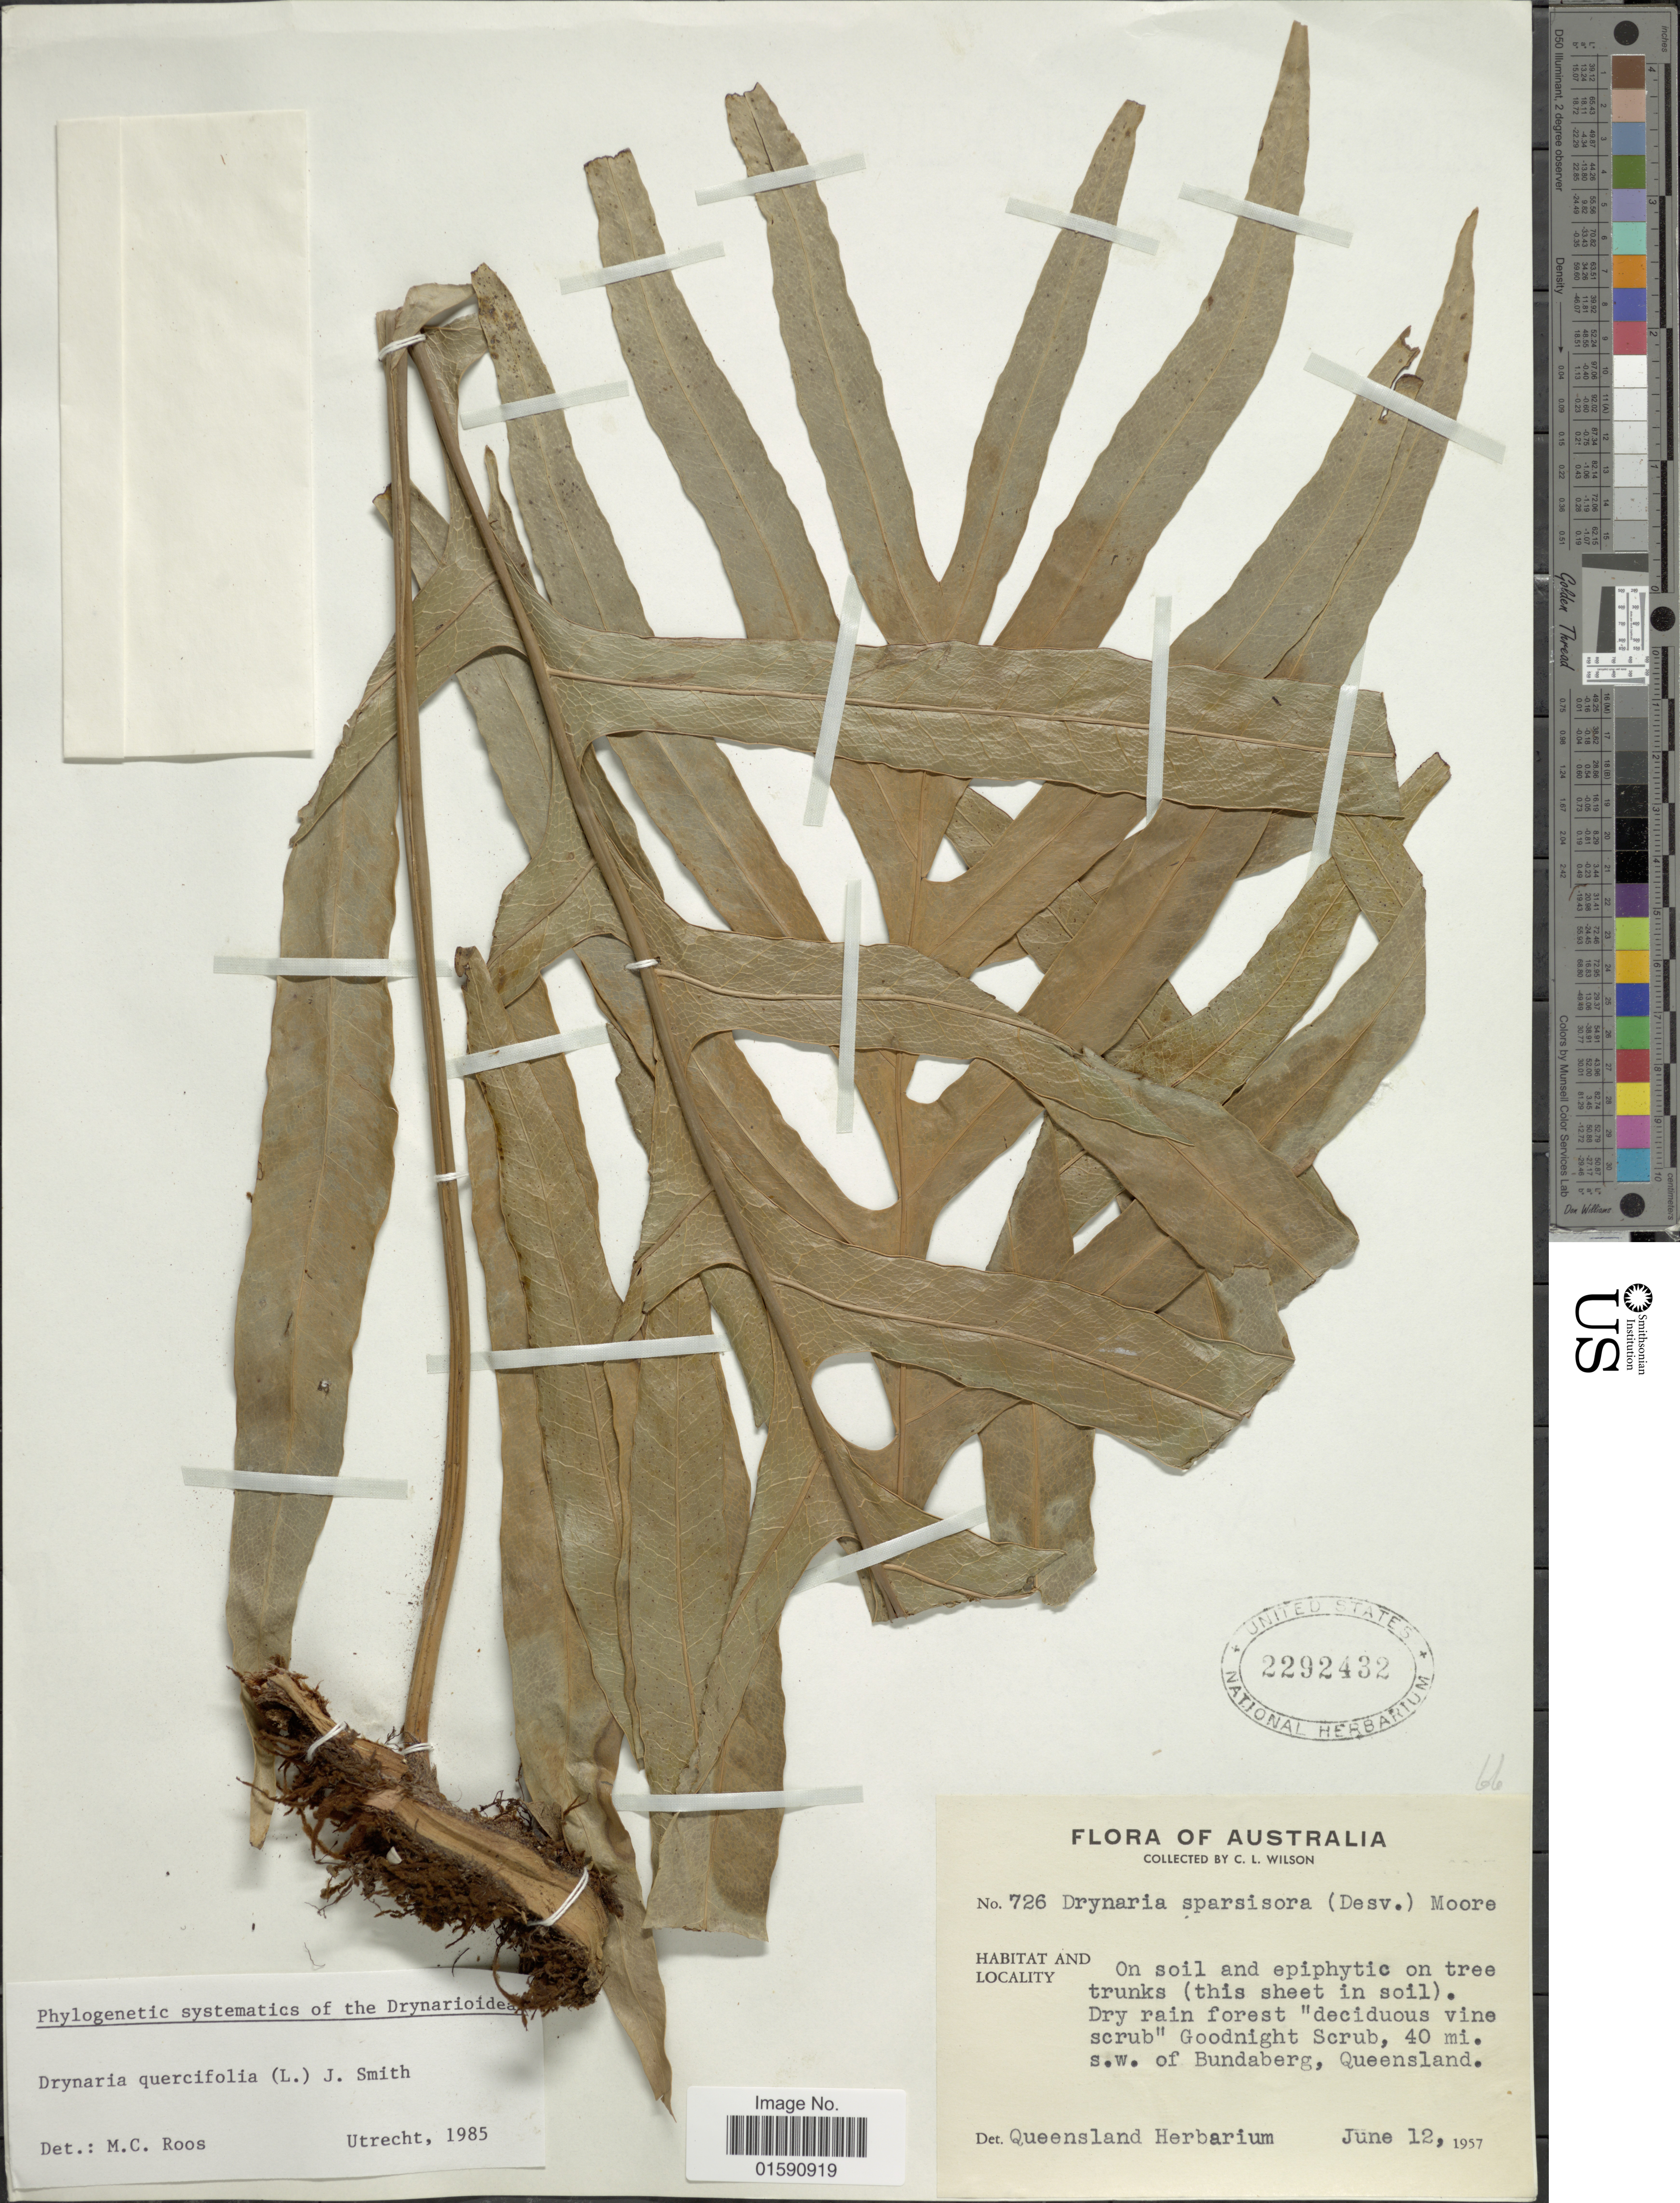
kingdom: Plantae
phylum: Tracheophyta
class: Polypodiopsida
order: Polypodiales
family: Polypodiaceae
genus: Drynaria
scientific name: Drynaria quercifolia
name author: (L.) J. Sm.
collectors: C. L. Wilson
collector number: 726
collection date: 1957-06-12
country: Australia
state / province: Queensland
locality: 40 mi. s.w. of Bundaberg, Queensland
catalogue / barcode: US 2292432